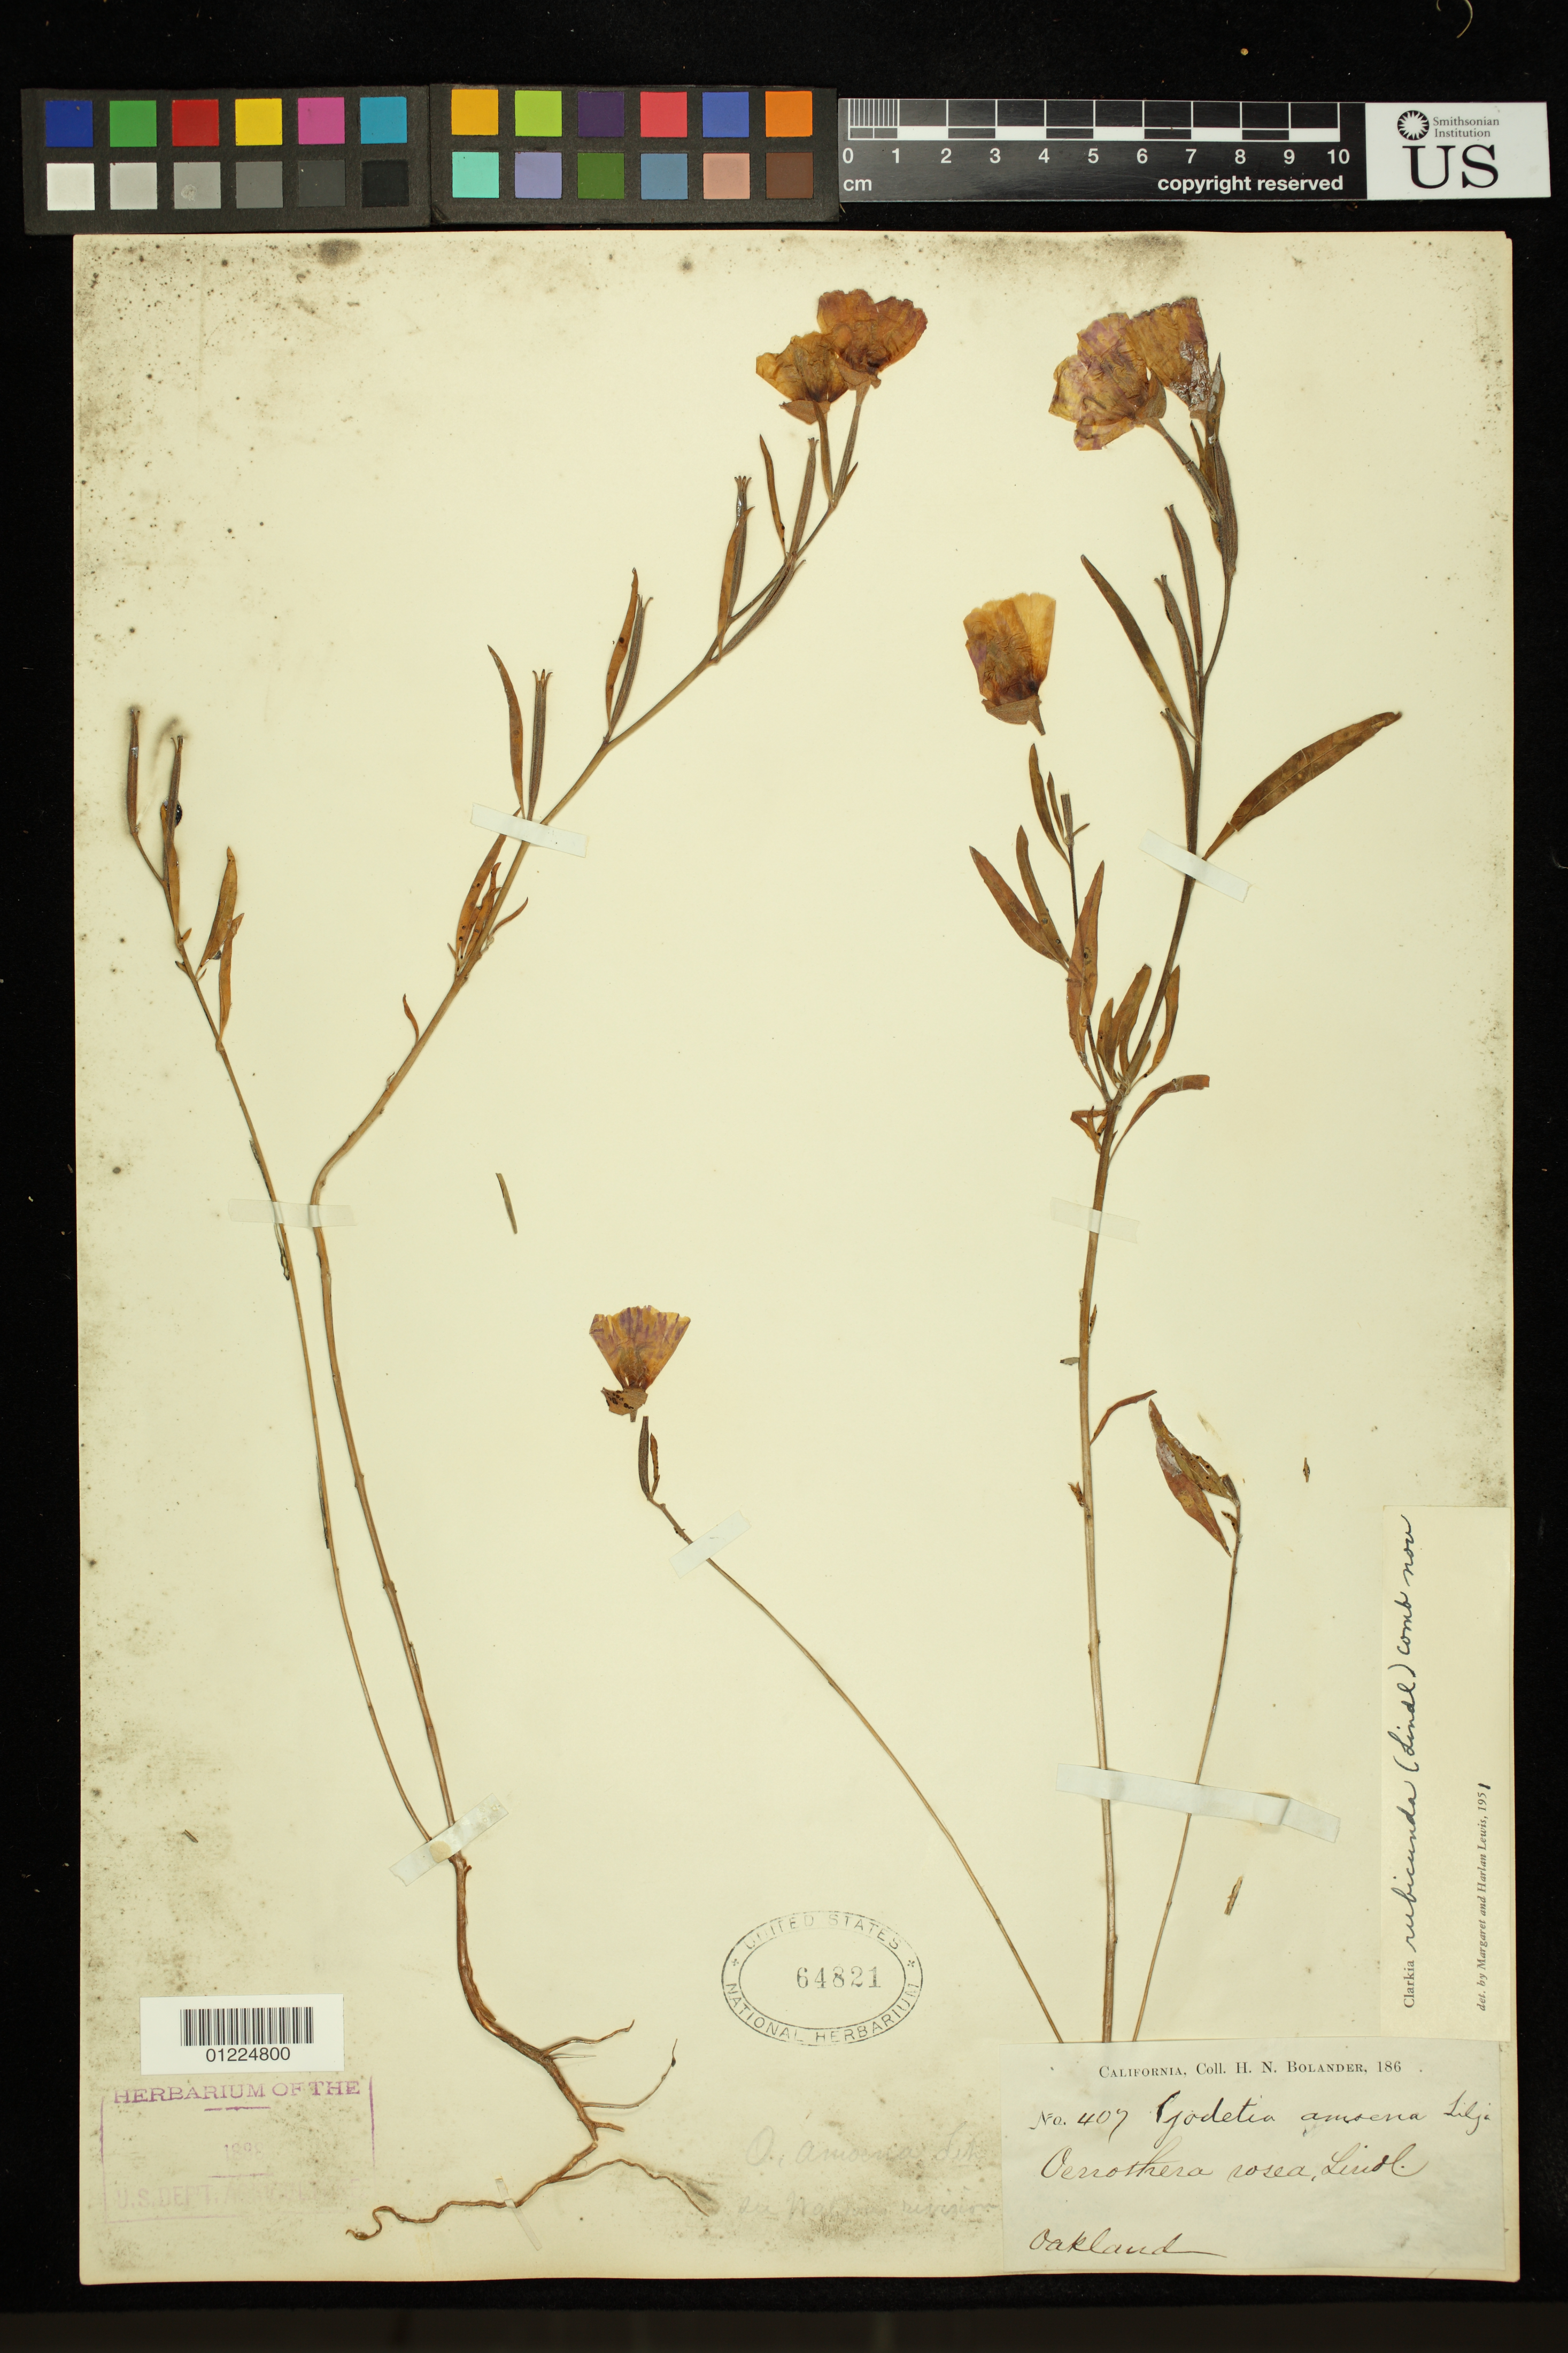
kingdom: Plantae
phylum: Tracheophyta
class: Magnoliopsida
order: Myrtales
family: Onagraceae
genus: Clarkia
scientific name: Clarkia rubicunda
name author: (Lindl.) F. H. Lewis & M.R. Lewis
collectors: H. Bolander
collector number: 407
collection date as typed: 186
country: United States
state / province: California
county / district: Alameda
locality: Oakland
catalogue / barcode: US 64821